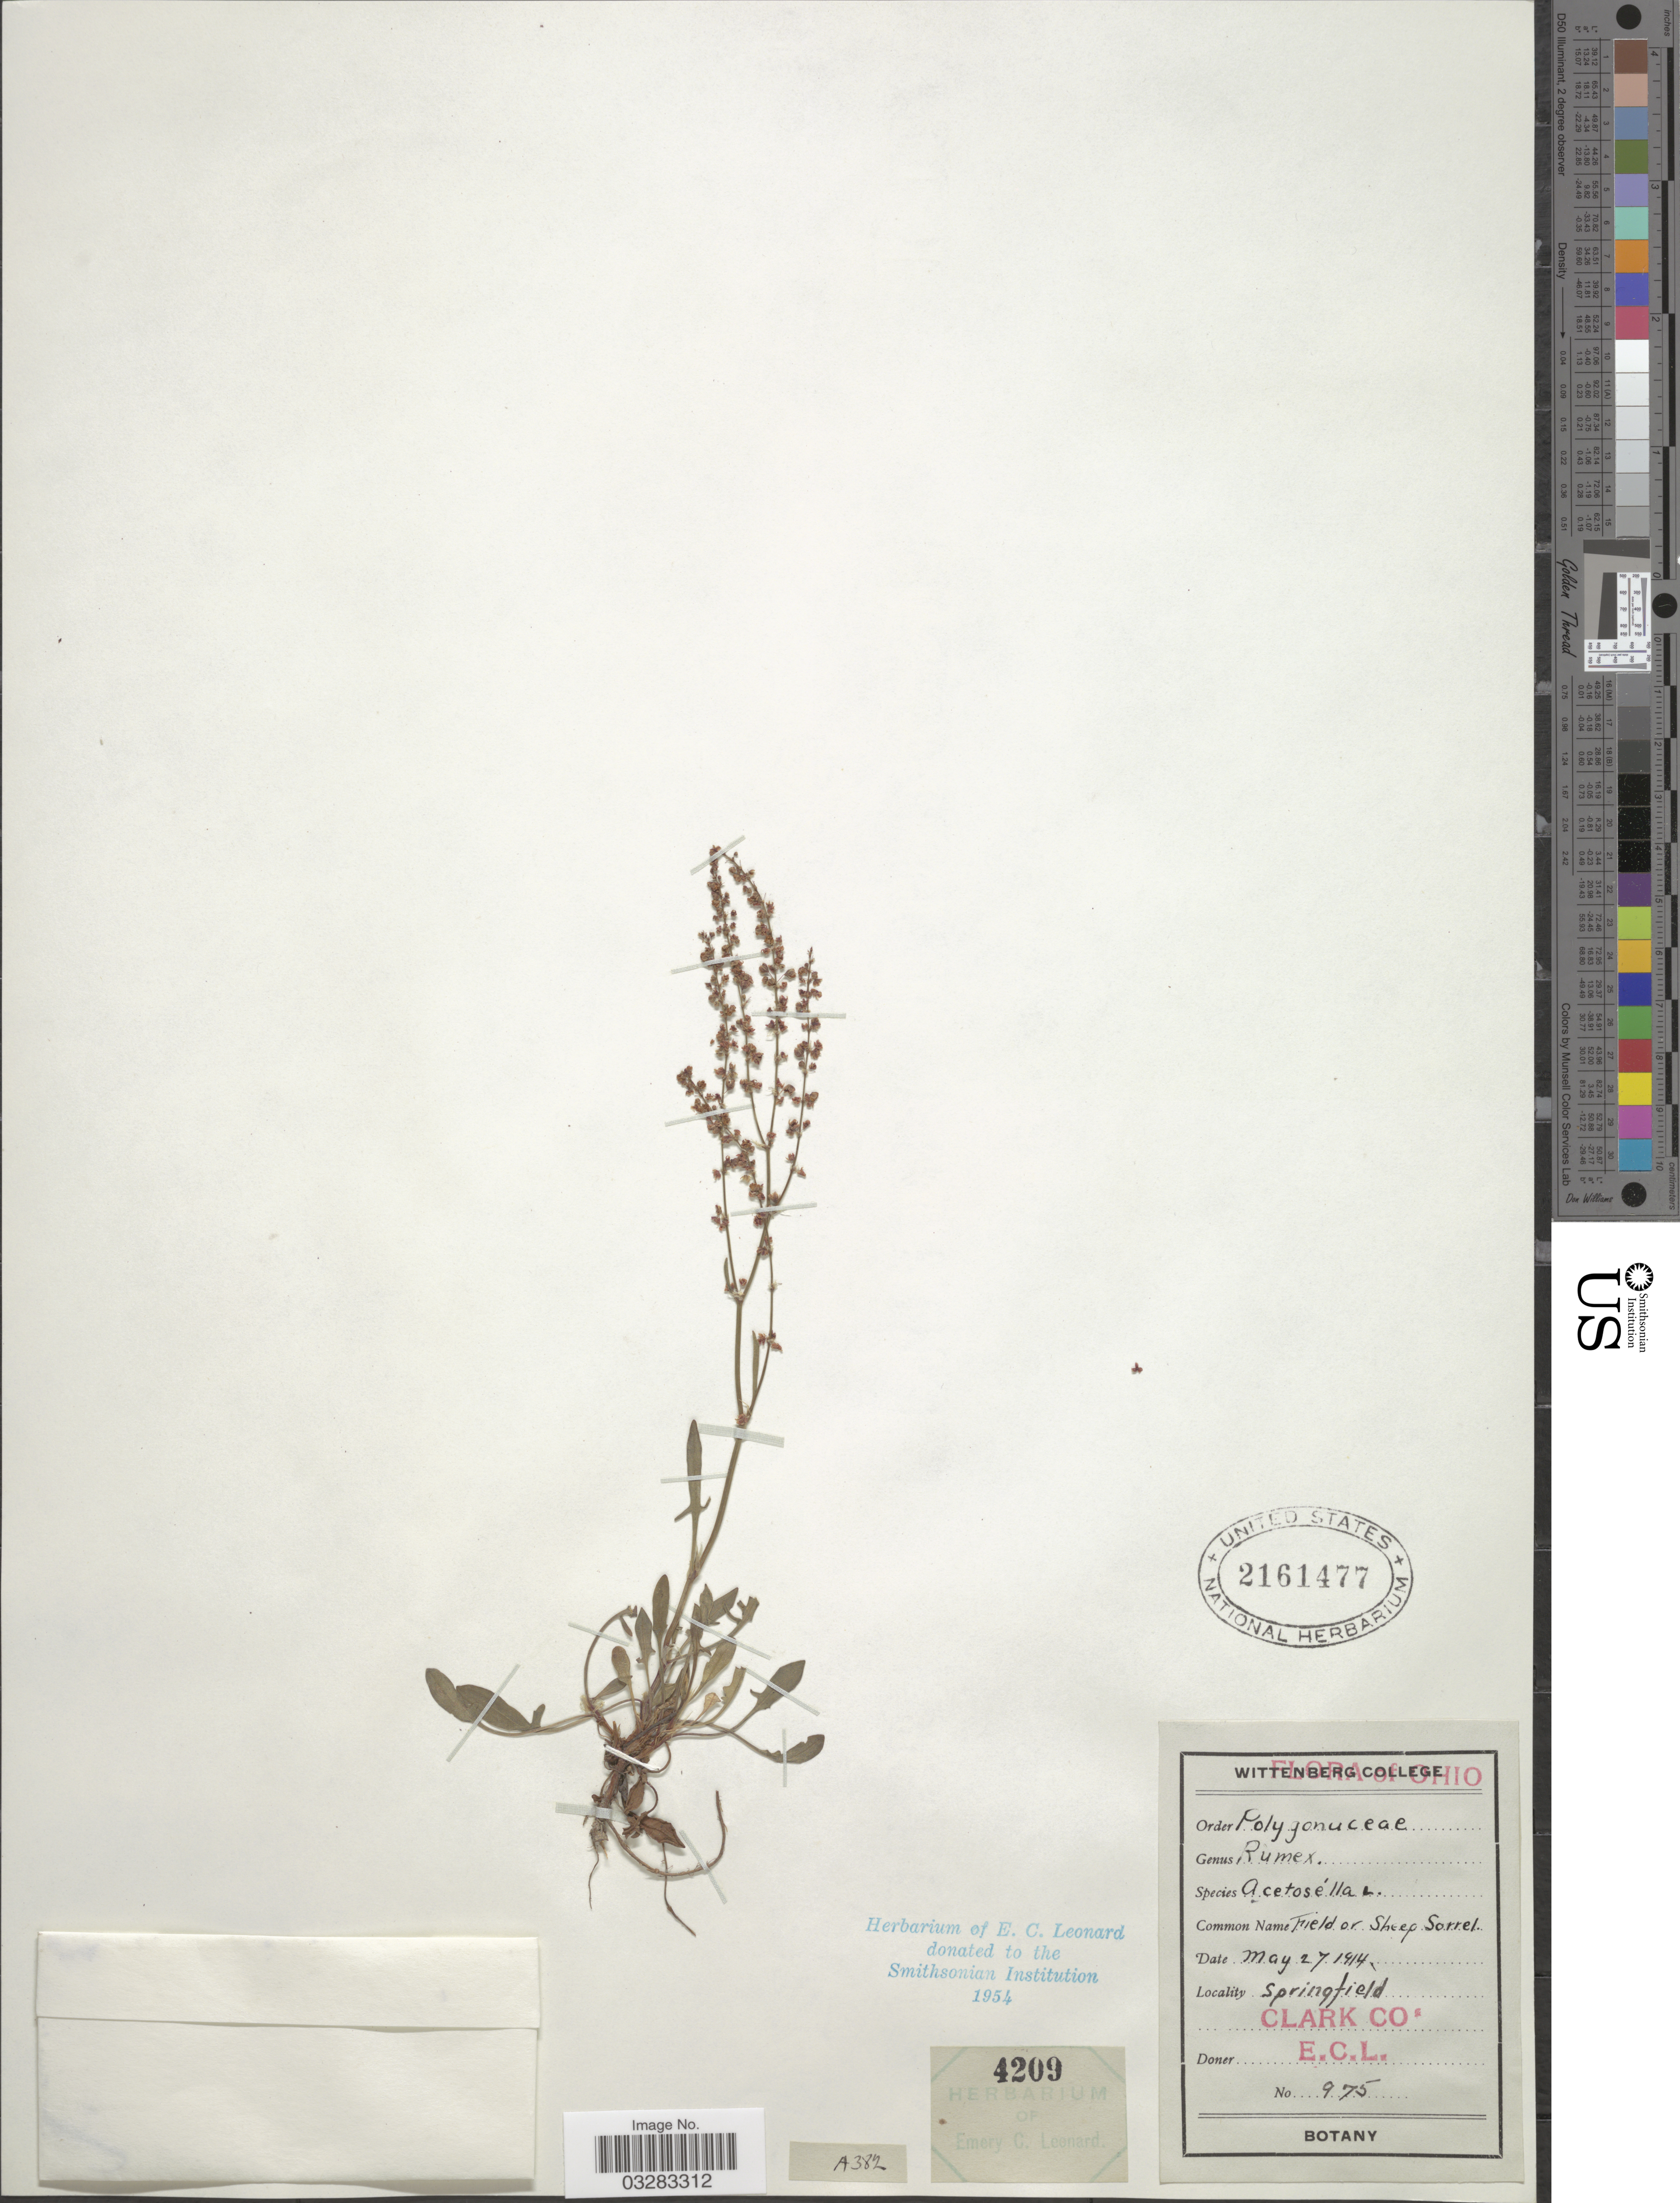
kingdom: Plantae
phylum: Tracheophyta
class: Magnoliopsida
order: Caryophyllales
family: Polygonaceae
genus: Rumex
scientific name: Rumex acetosella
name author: L.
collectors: E. C. Leonard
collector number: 975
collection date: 1914-05-27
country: United States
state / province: Ohio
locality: Springfield. Clark Co.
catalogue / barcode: US 2161477